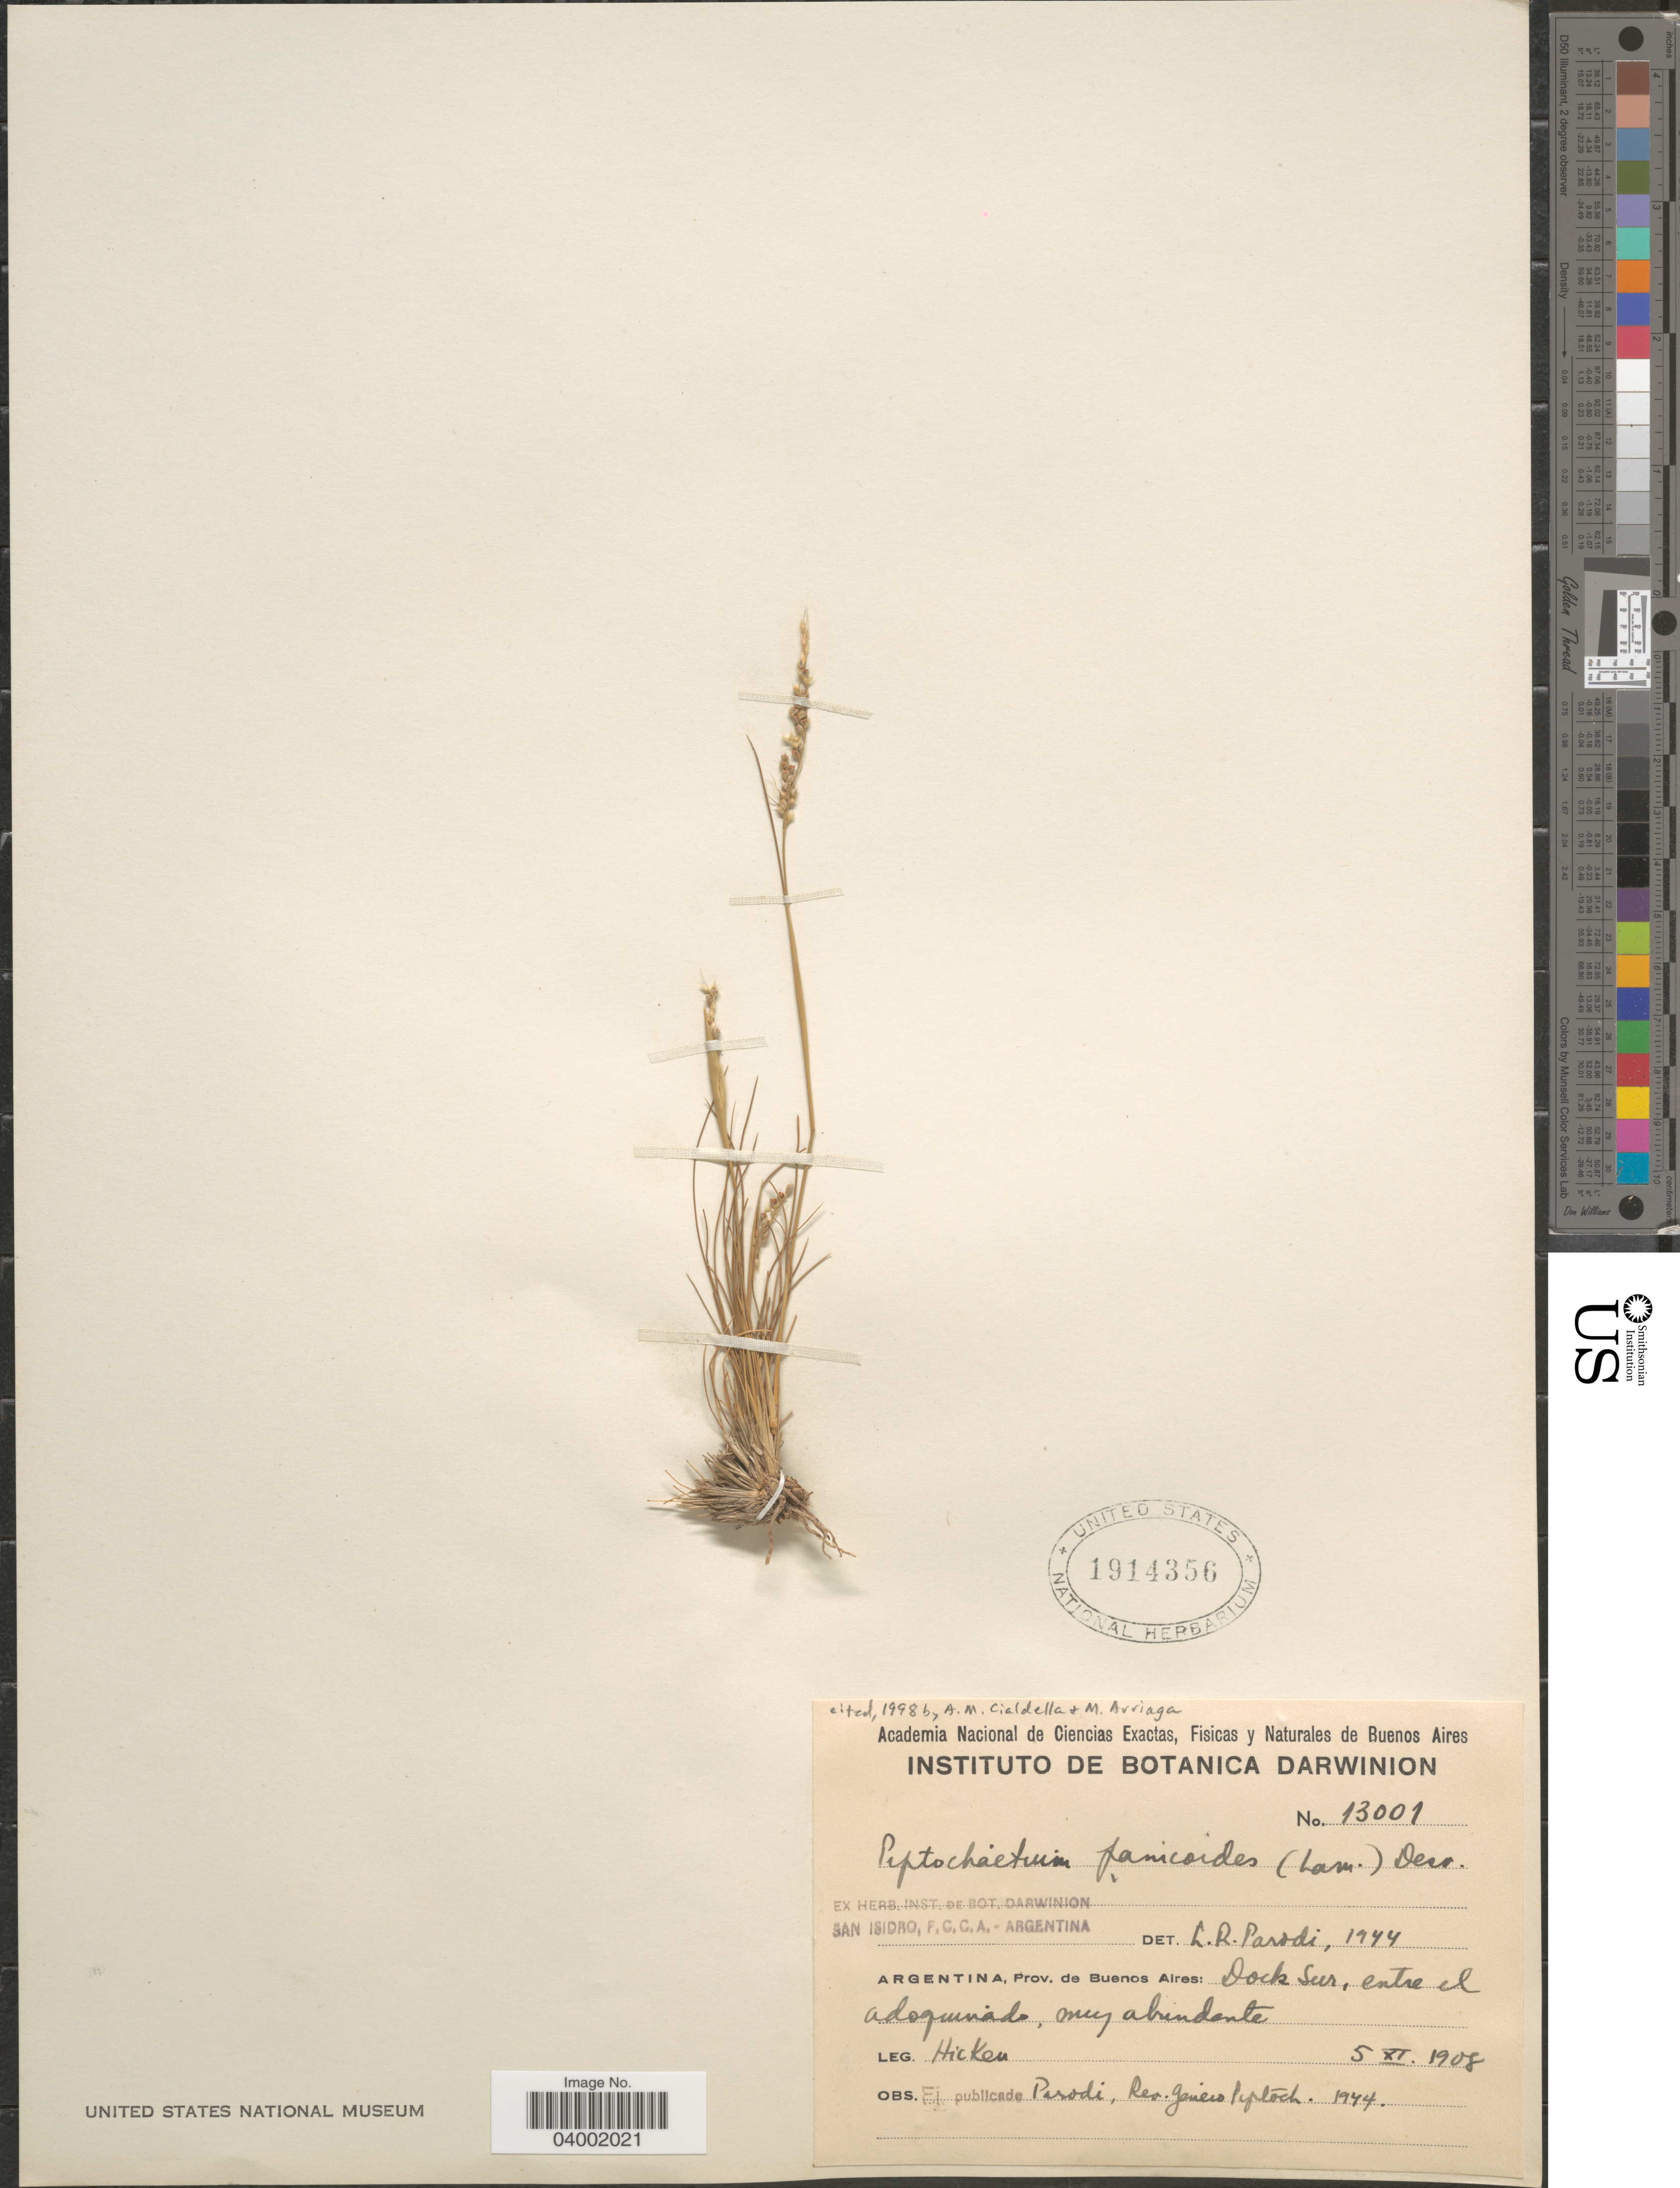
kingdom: Plantae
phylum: Tracheophyta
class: Liliopsida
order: Poales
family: Poaceae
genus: Piptochaetium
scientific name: Piptochaetium panicoides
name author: (Lam.) É. Desv.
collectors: Hicken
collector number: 13001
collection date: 1908-11-05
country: Argentina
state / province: Buenos Aires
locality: Dock Sur, entre el adoquinado.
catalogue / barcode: US 1914356